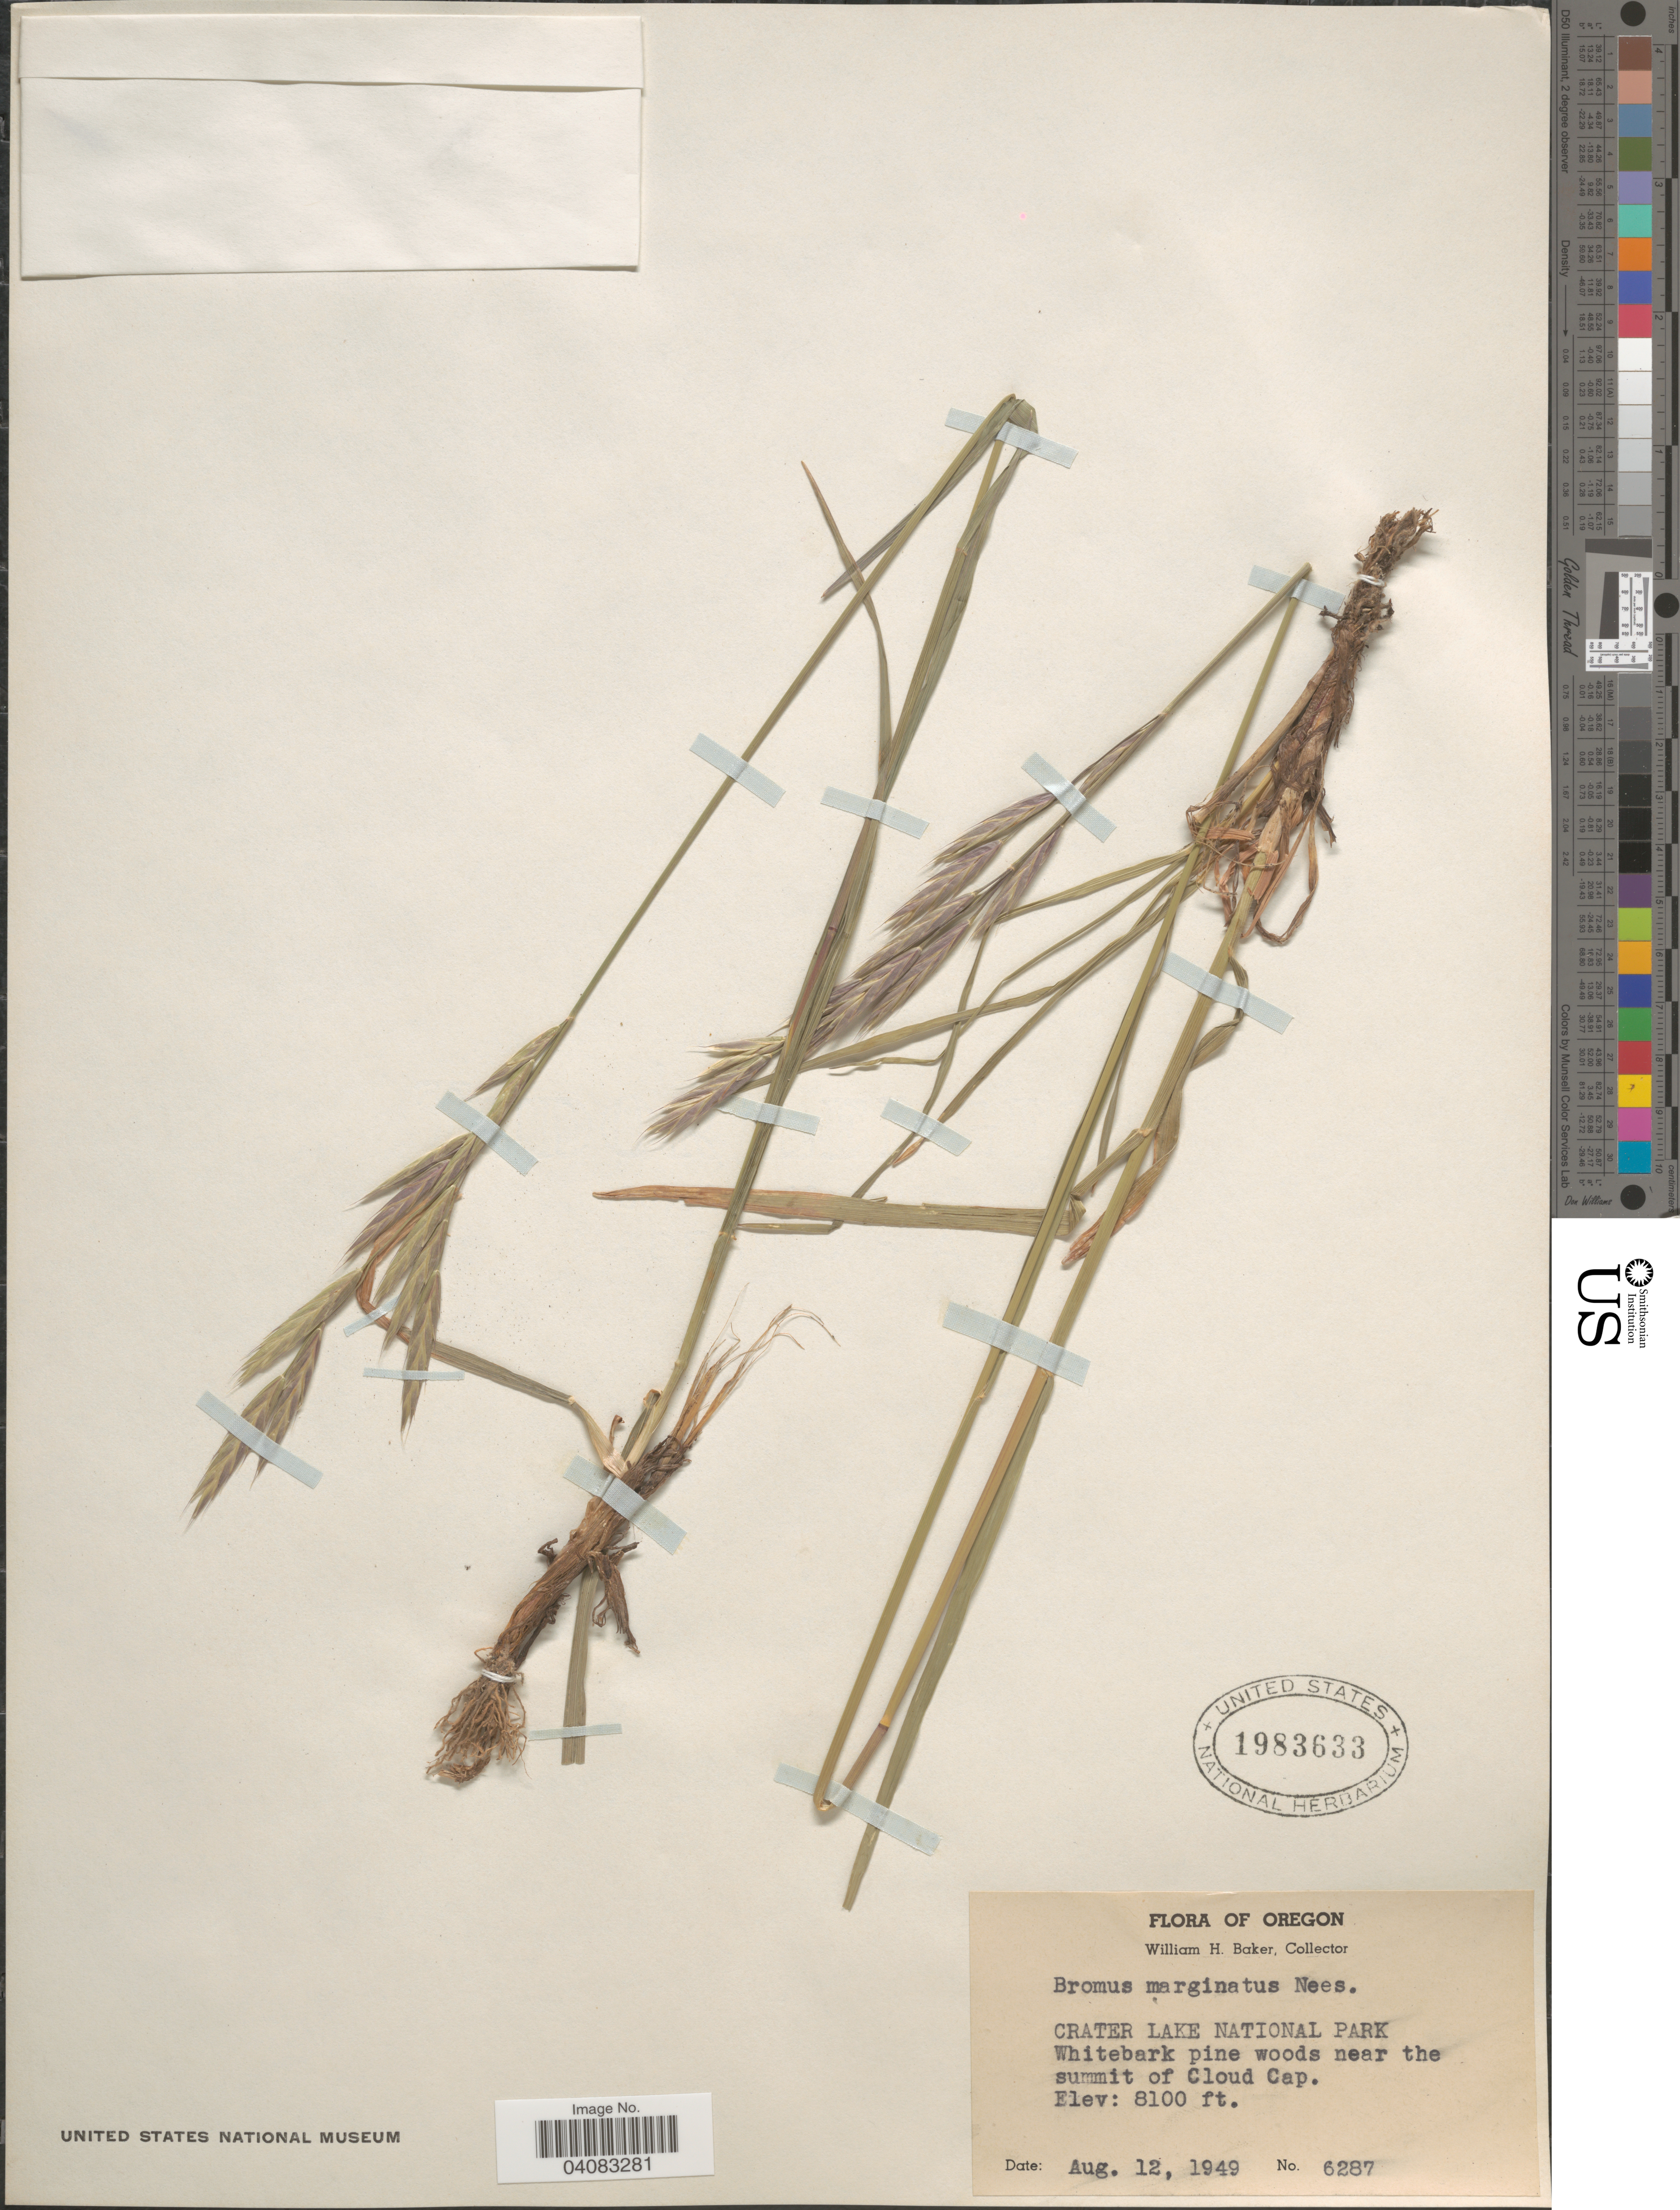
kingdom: Plantae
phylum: Tracheophyta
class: Liliopsida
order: Poales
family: Poaceae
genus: Bromus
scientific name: Bromus marginatus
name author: Nees ex Steud.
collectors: W. H. Baker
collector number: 6287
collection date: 1949-08-12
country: United States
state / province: Oregon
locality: Crater Lake National Park. Whitebark pine woods near the summit of Cloud Cap.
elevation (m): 2469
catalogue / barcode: US 1983633